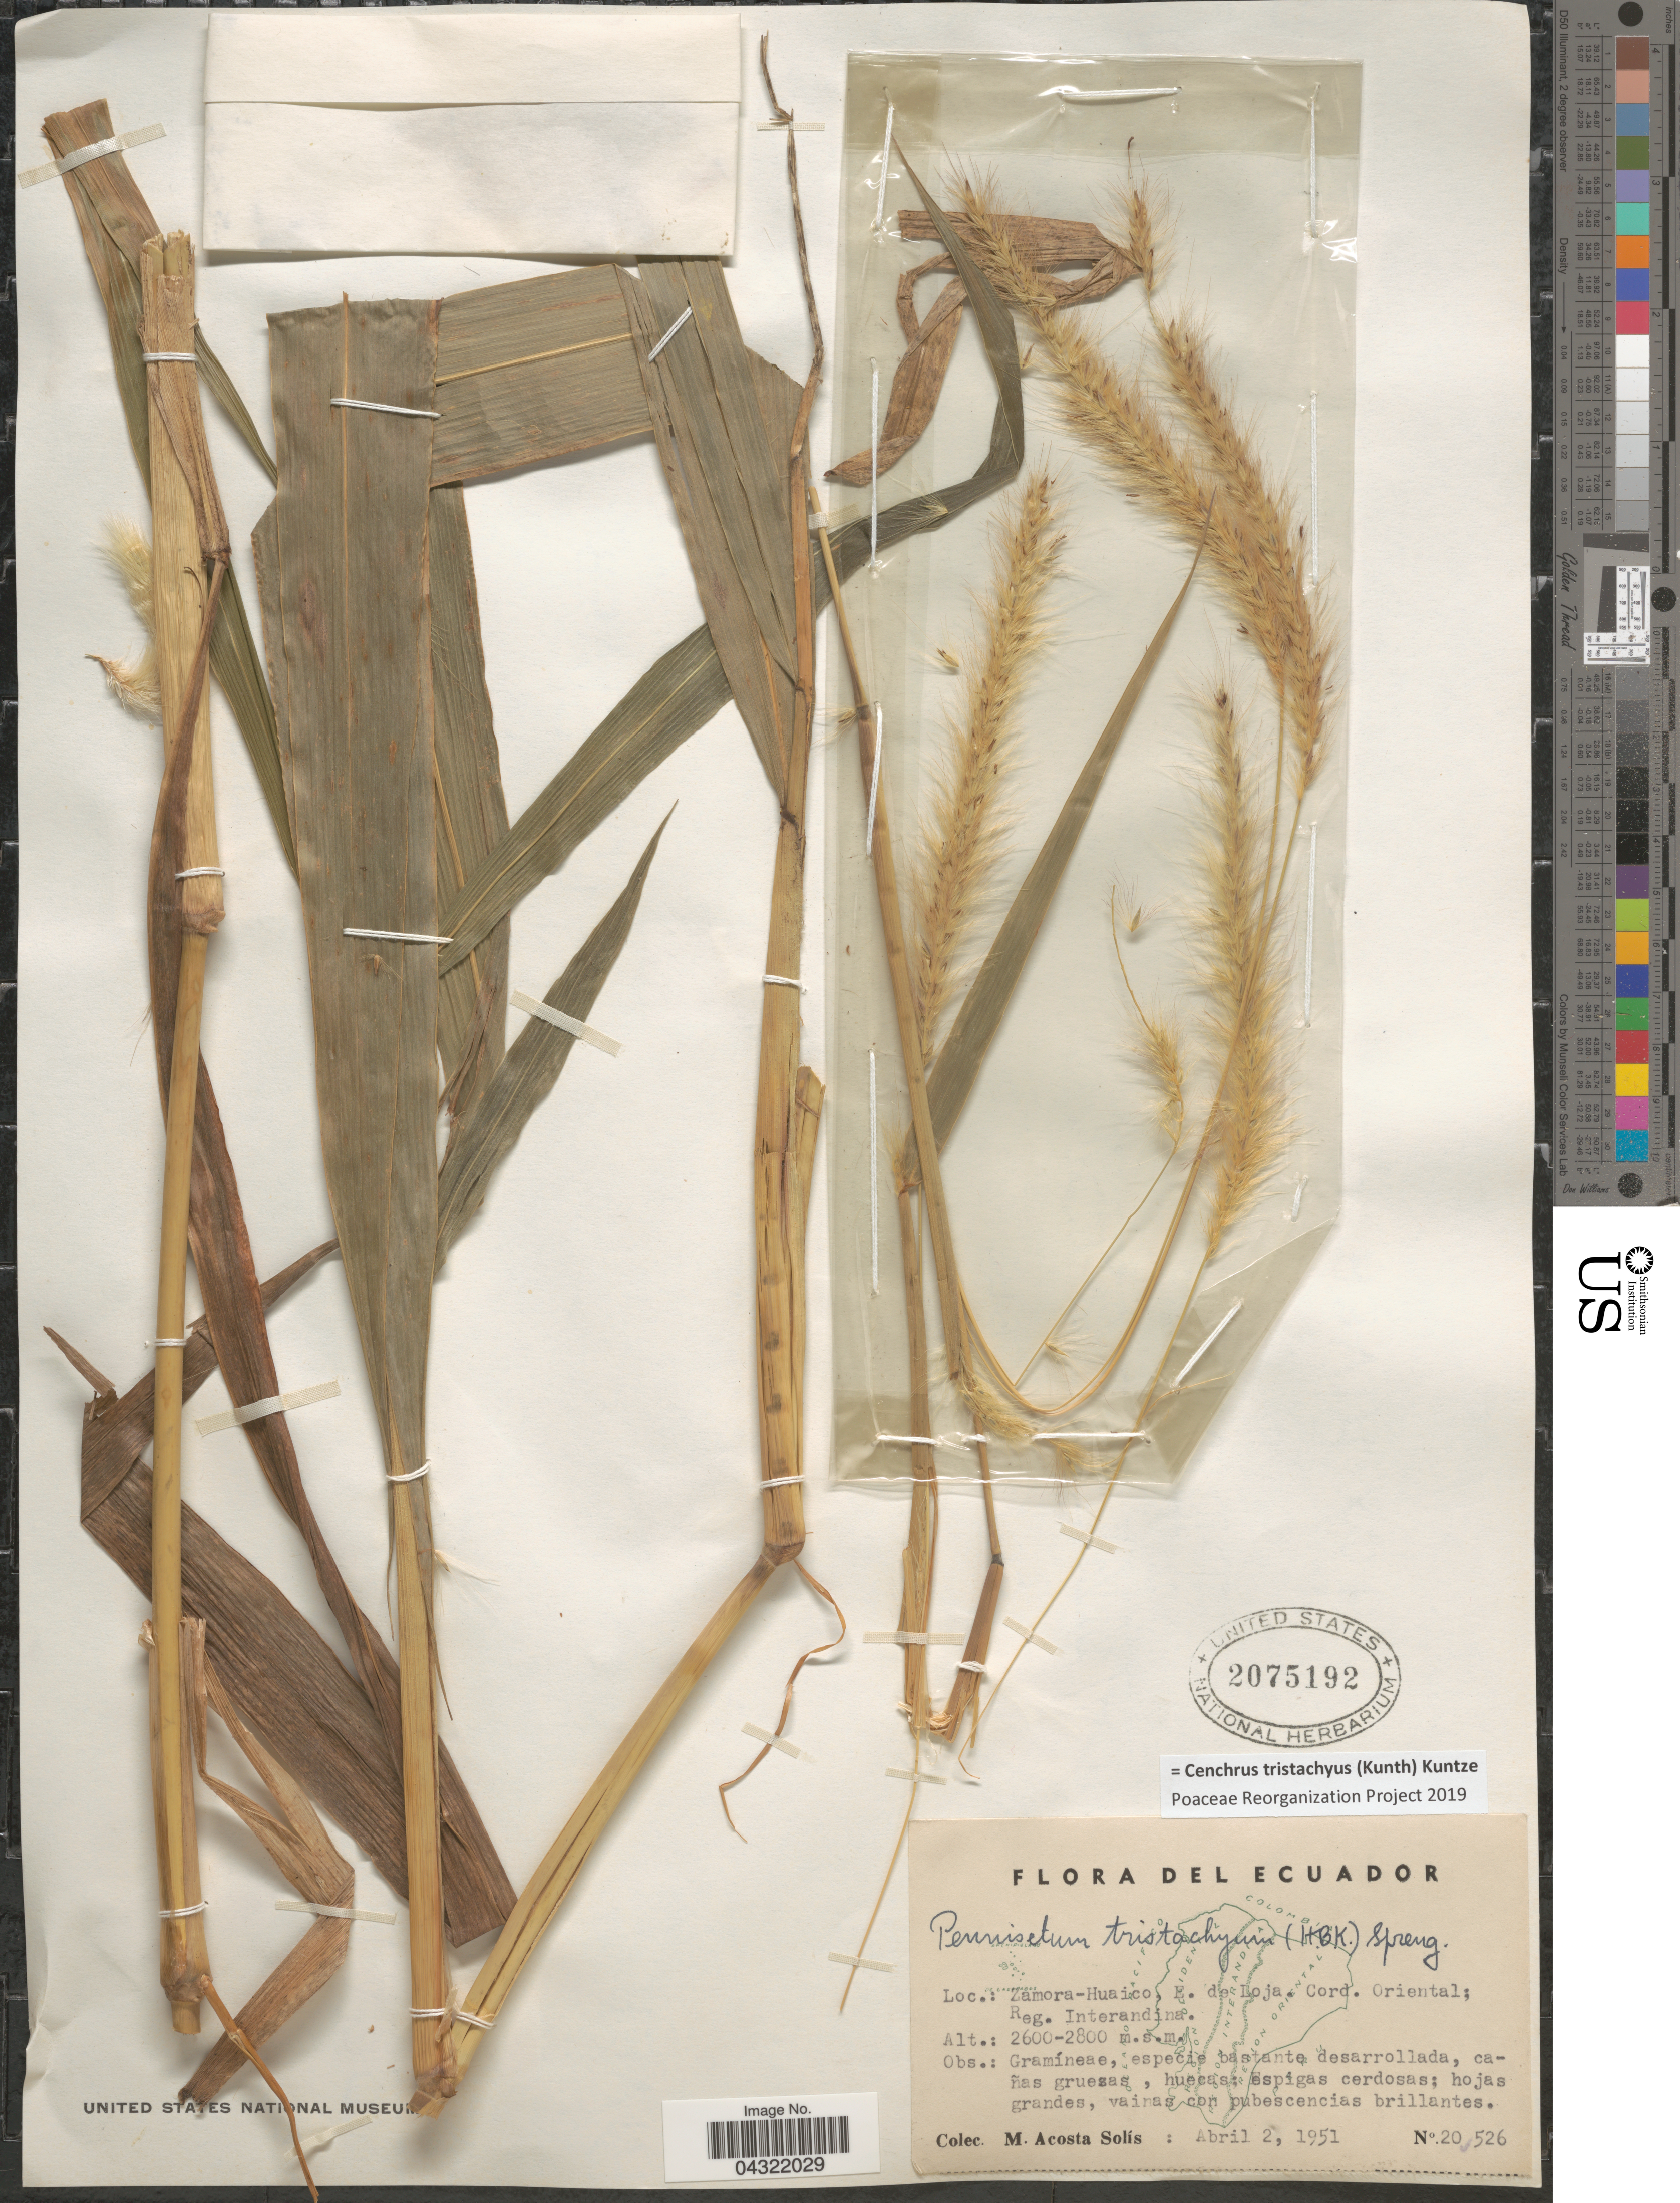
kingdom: Plantae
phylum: Tracheophyta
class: Liliopsida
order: Poales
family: Poaceae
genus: Cenchrus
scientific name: Cenchrus tristachyus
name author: (Kunth) Kuntze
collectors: M. Acosta Solis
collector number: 20526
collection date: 1951-04-02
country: Ecuador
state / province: Loja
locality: Zamora-Huaico, E. de Loja. Cord. Oriental; Reg. Interandina.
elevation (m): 2600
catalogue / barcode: US 2075192